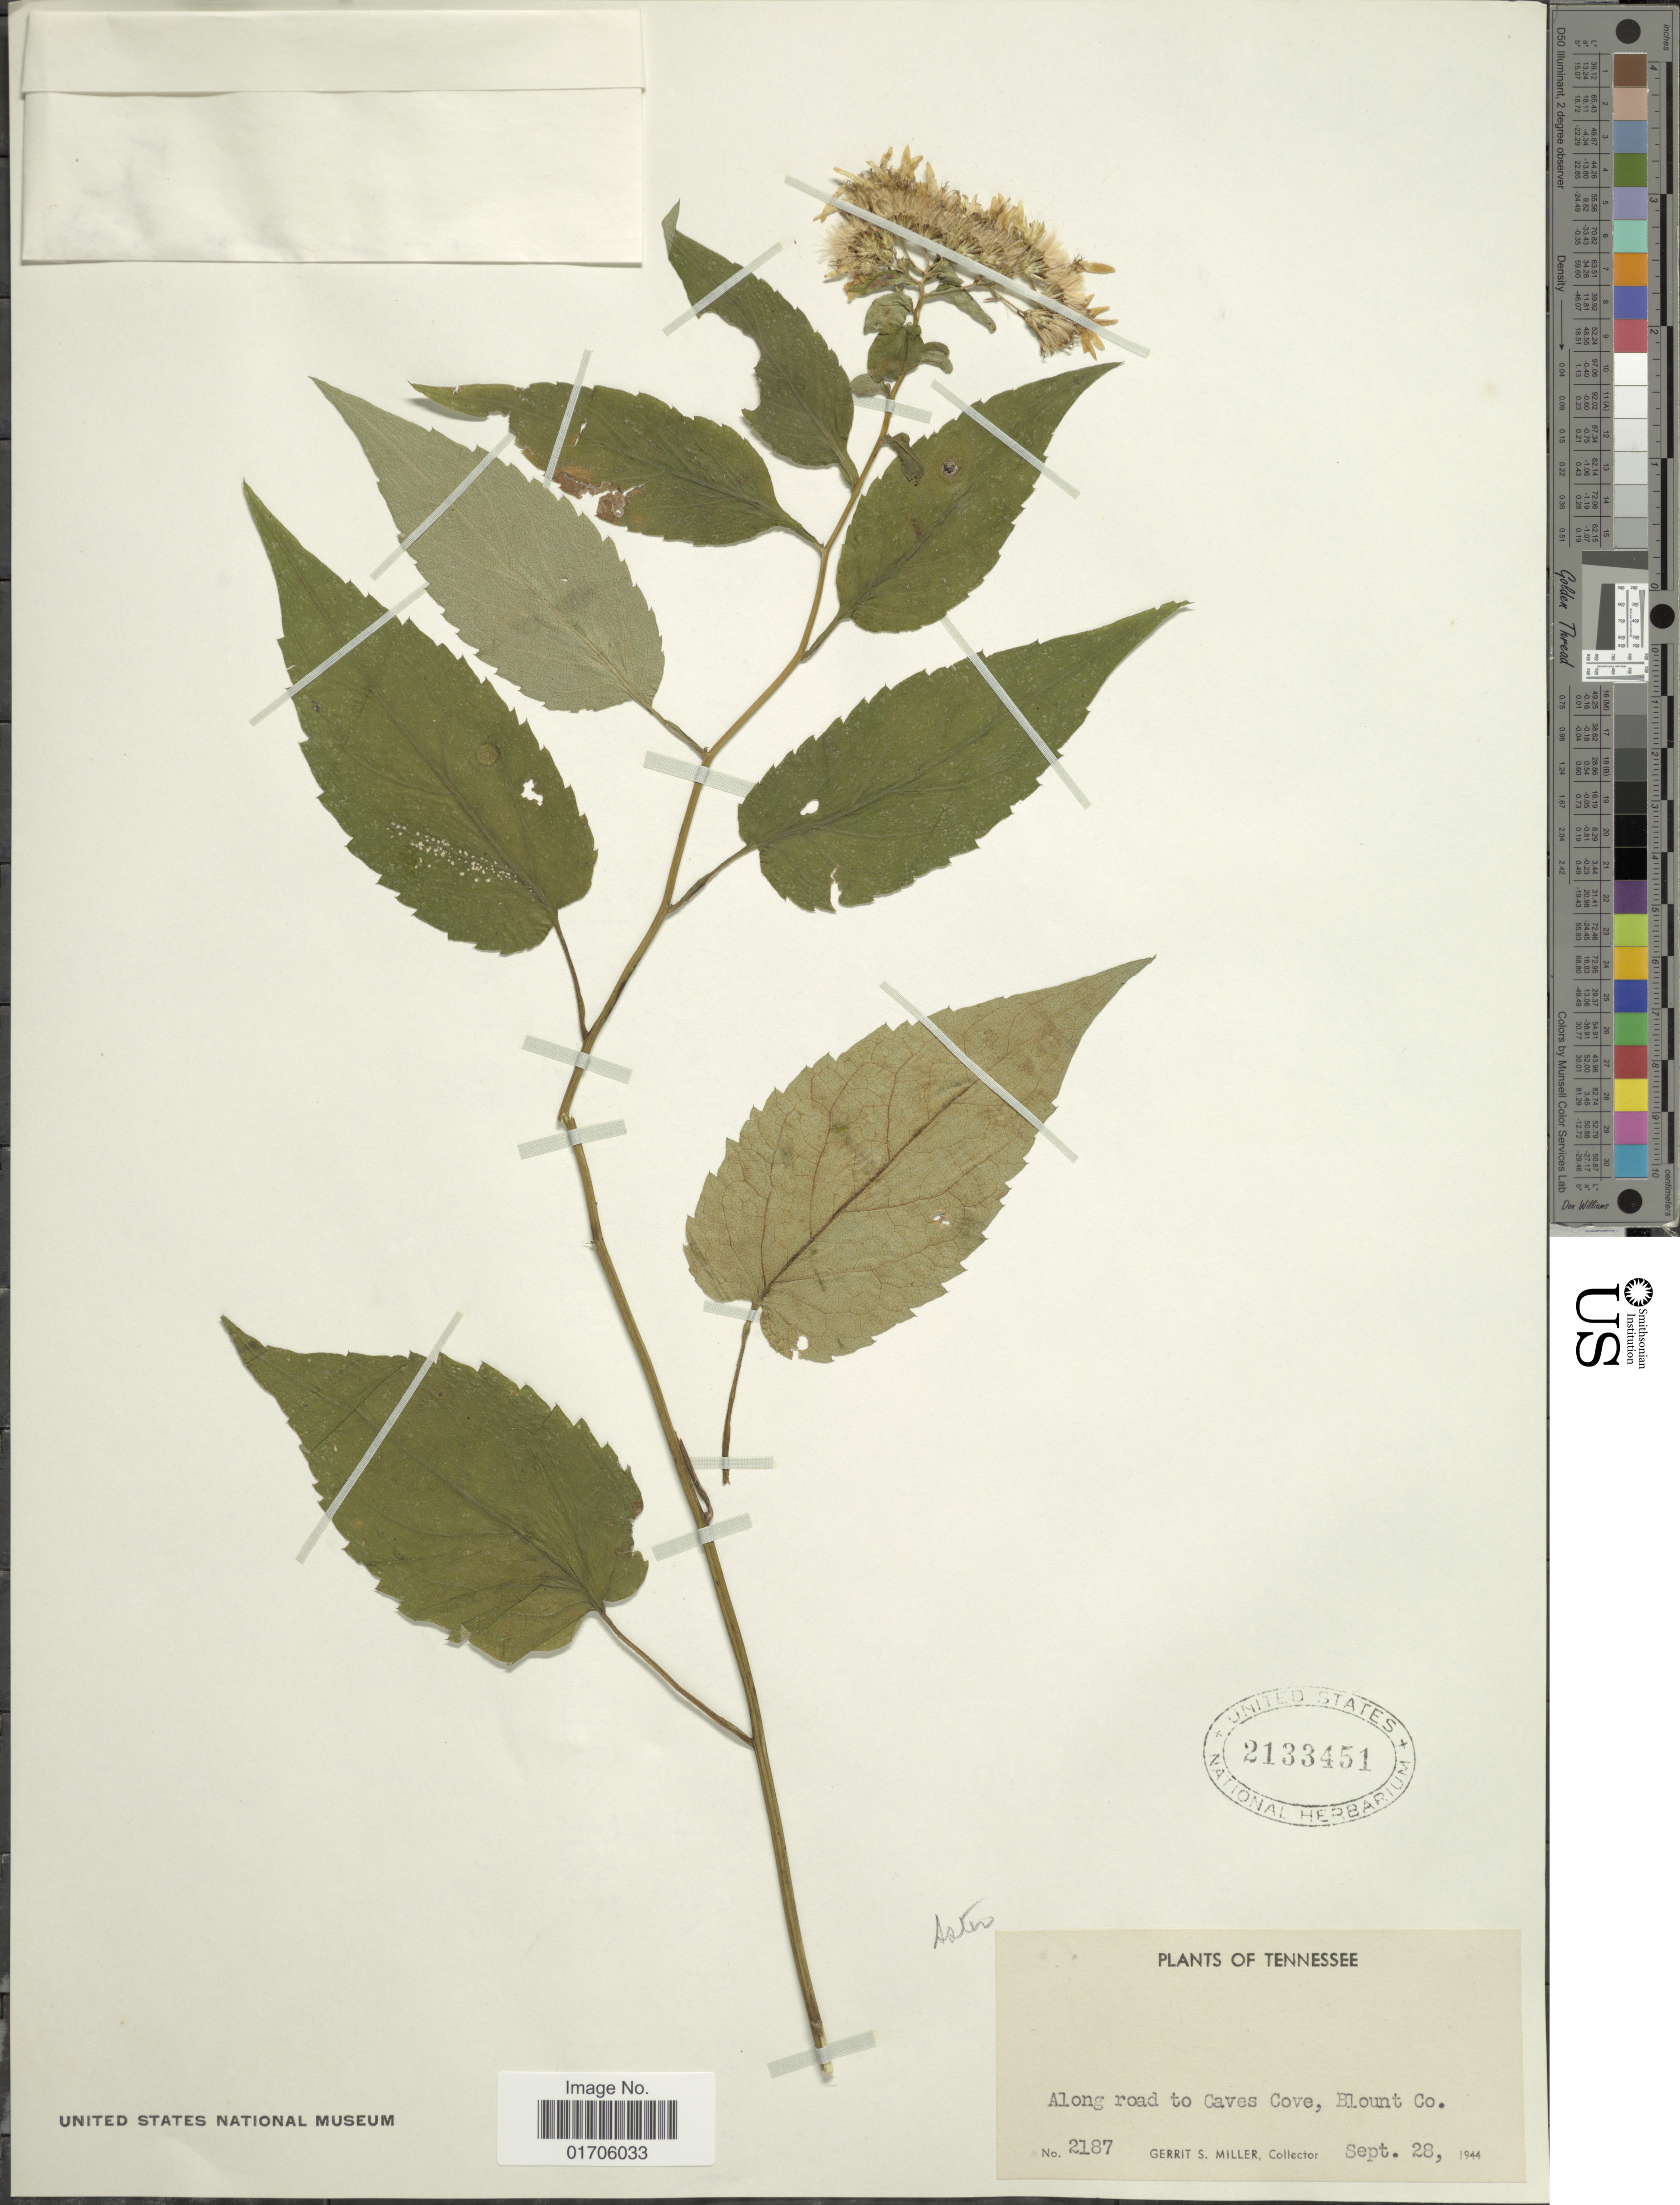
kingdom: Plantae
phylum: Tracheophyta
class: Magnoliopsida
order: Asterales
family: Asteraceae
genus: Eurybia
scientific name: Eurybia sp.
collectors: G. S. Miller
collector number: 2187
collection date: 1944-09-28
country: United States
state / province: Tennessee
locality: Tennessee. Along road to Caves Cove, Blount Co.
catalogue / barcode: US 2133451